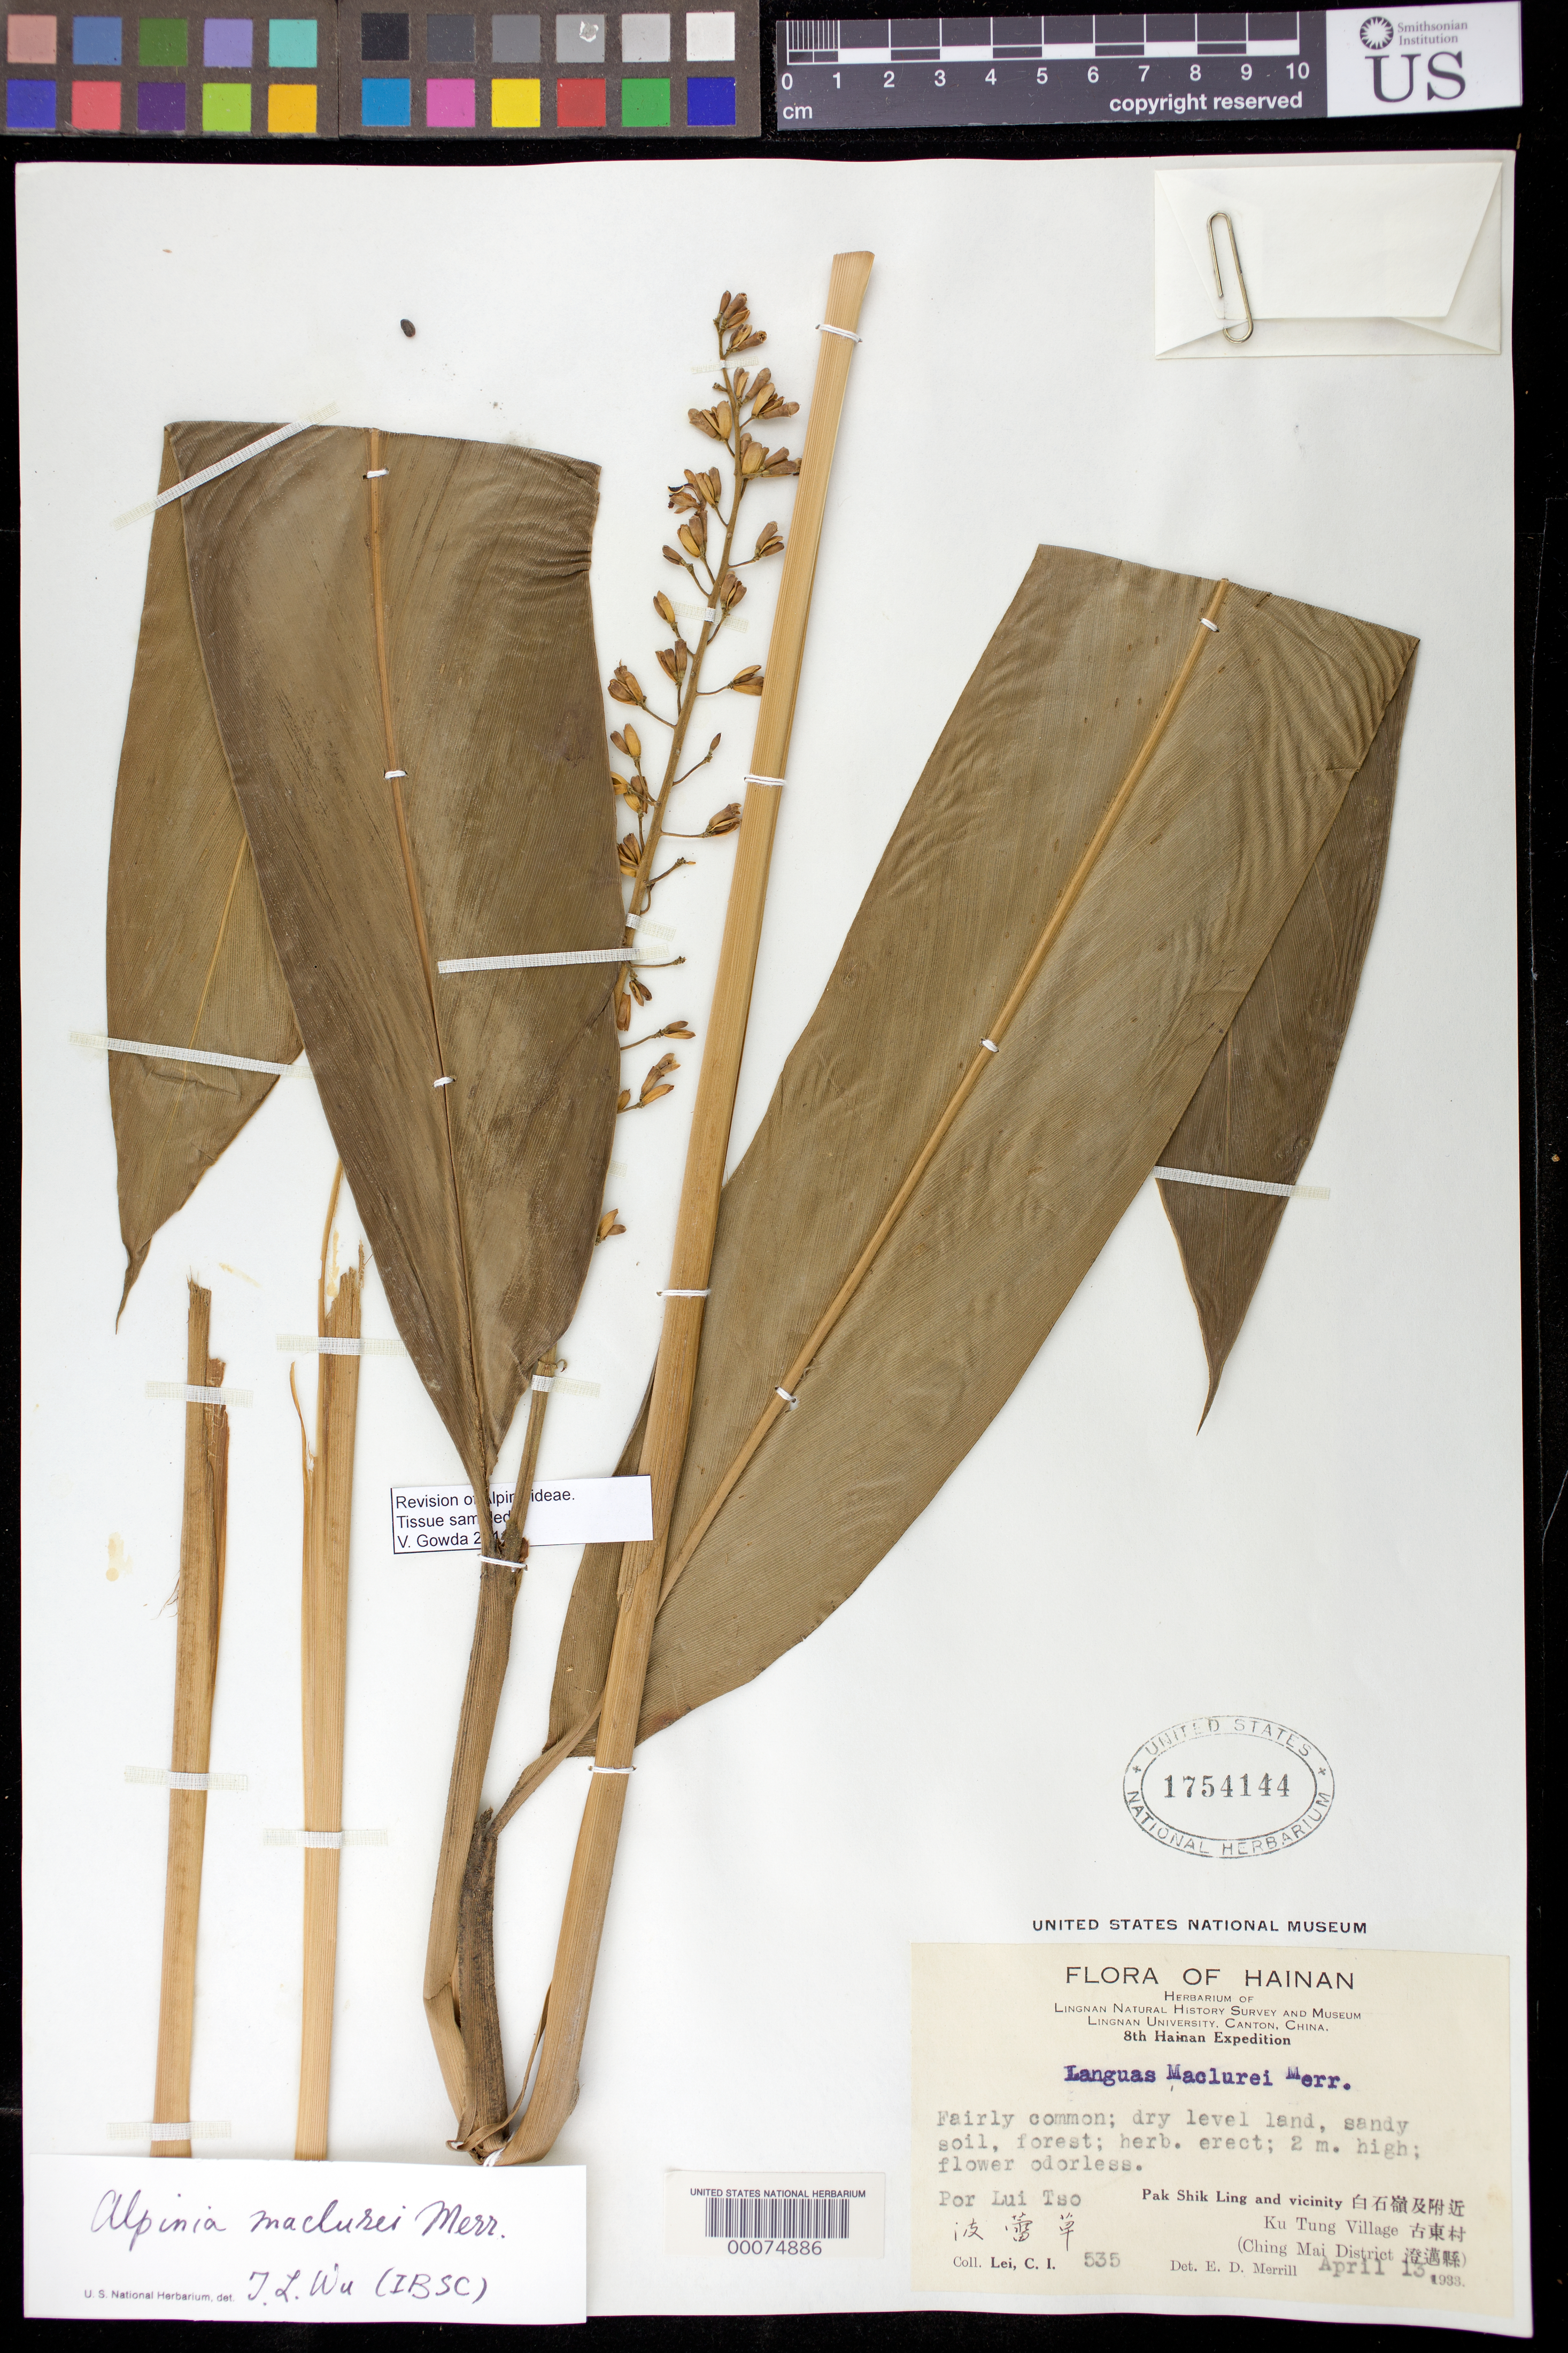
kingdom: Plantae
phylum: Tracheophyta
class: Liliopsida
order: Zingiberales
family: Zingiberaceae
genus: Alpinia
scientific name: Alpinia maclurei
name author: Merr.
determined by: Wu, Te-Ling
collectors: C. I. Lei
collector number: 535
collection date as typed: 13 Apr 1933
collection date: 1933-04-13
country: China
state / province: Hainan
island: Hainan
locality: Pak shik ling and vicinity, ku tung village, ching mai district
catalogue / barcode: US 1754144